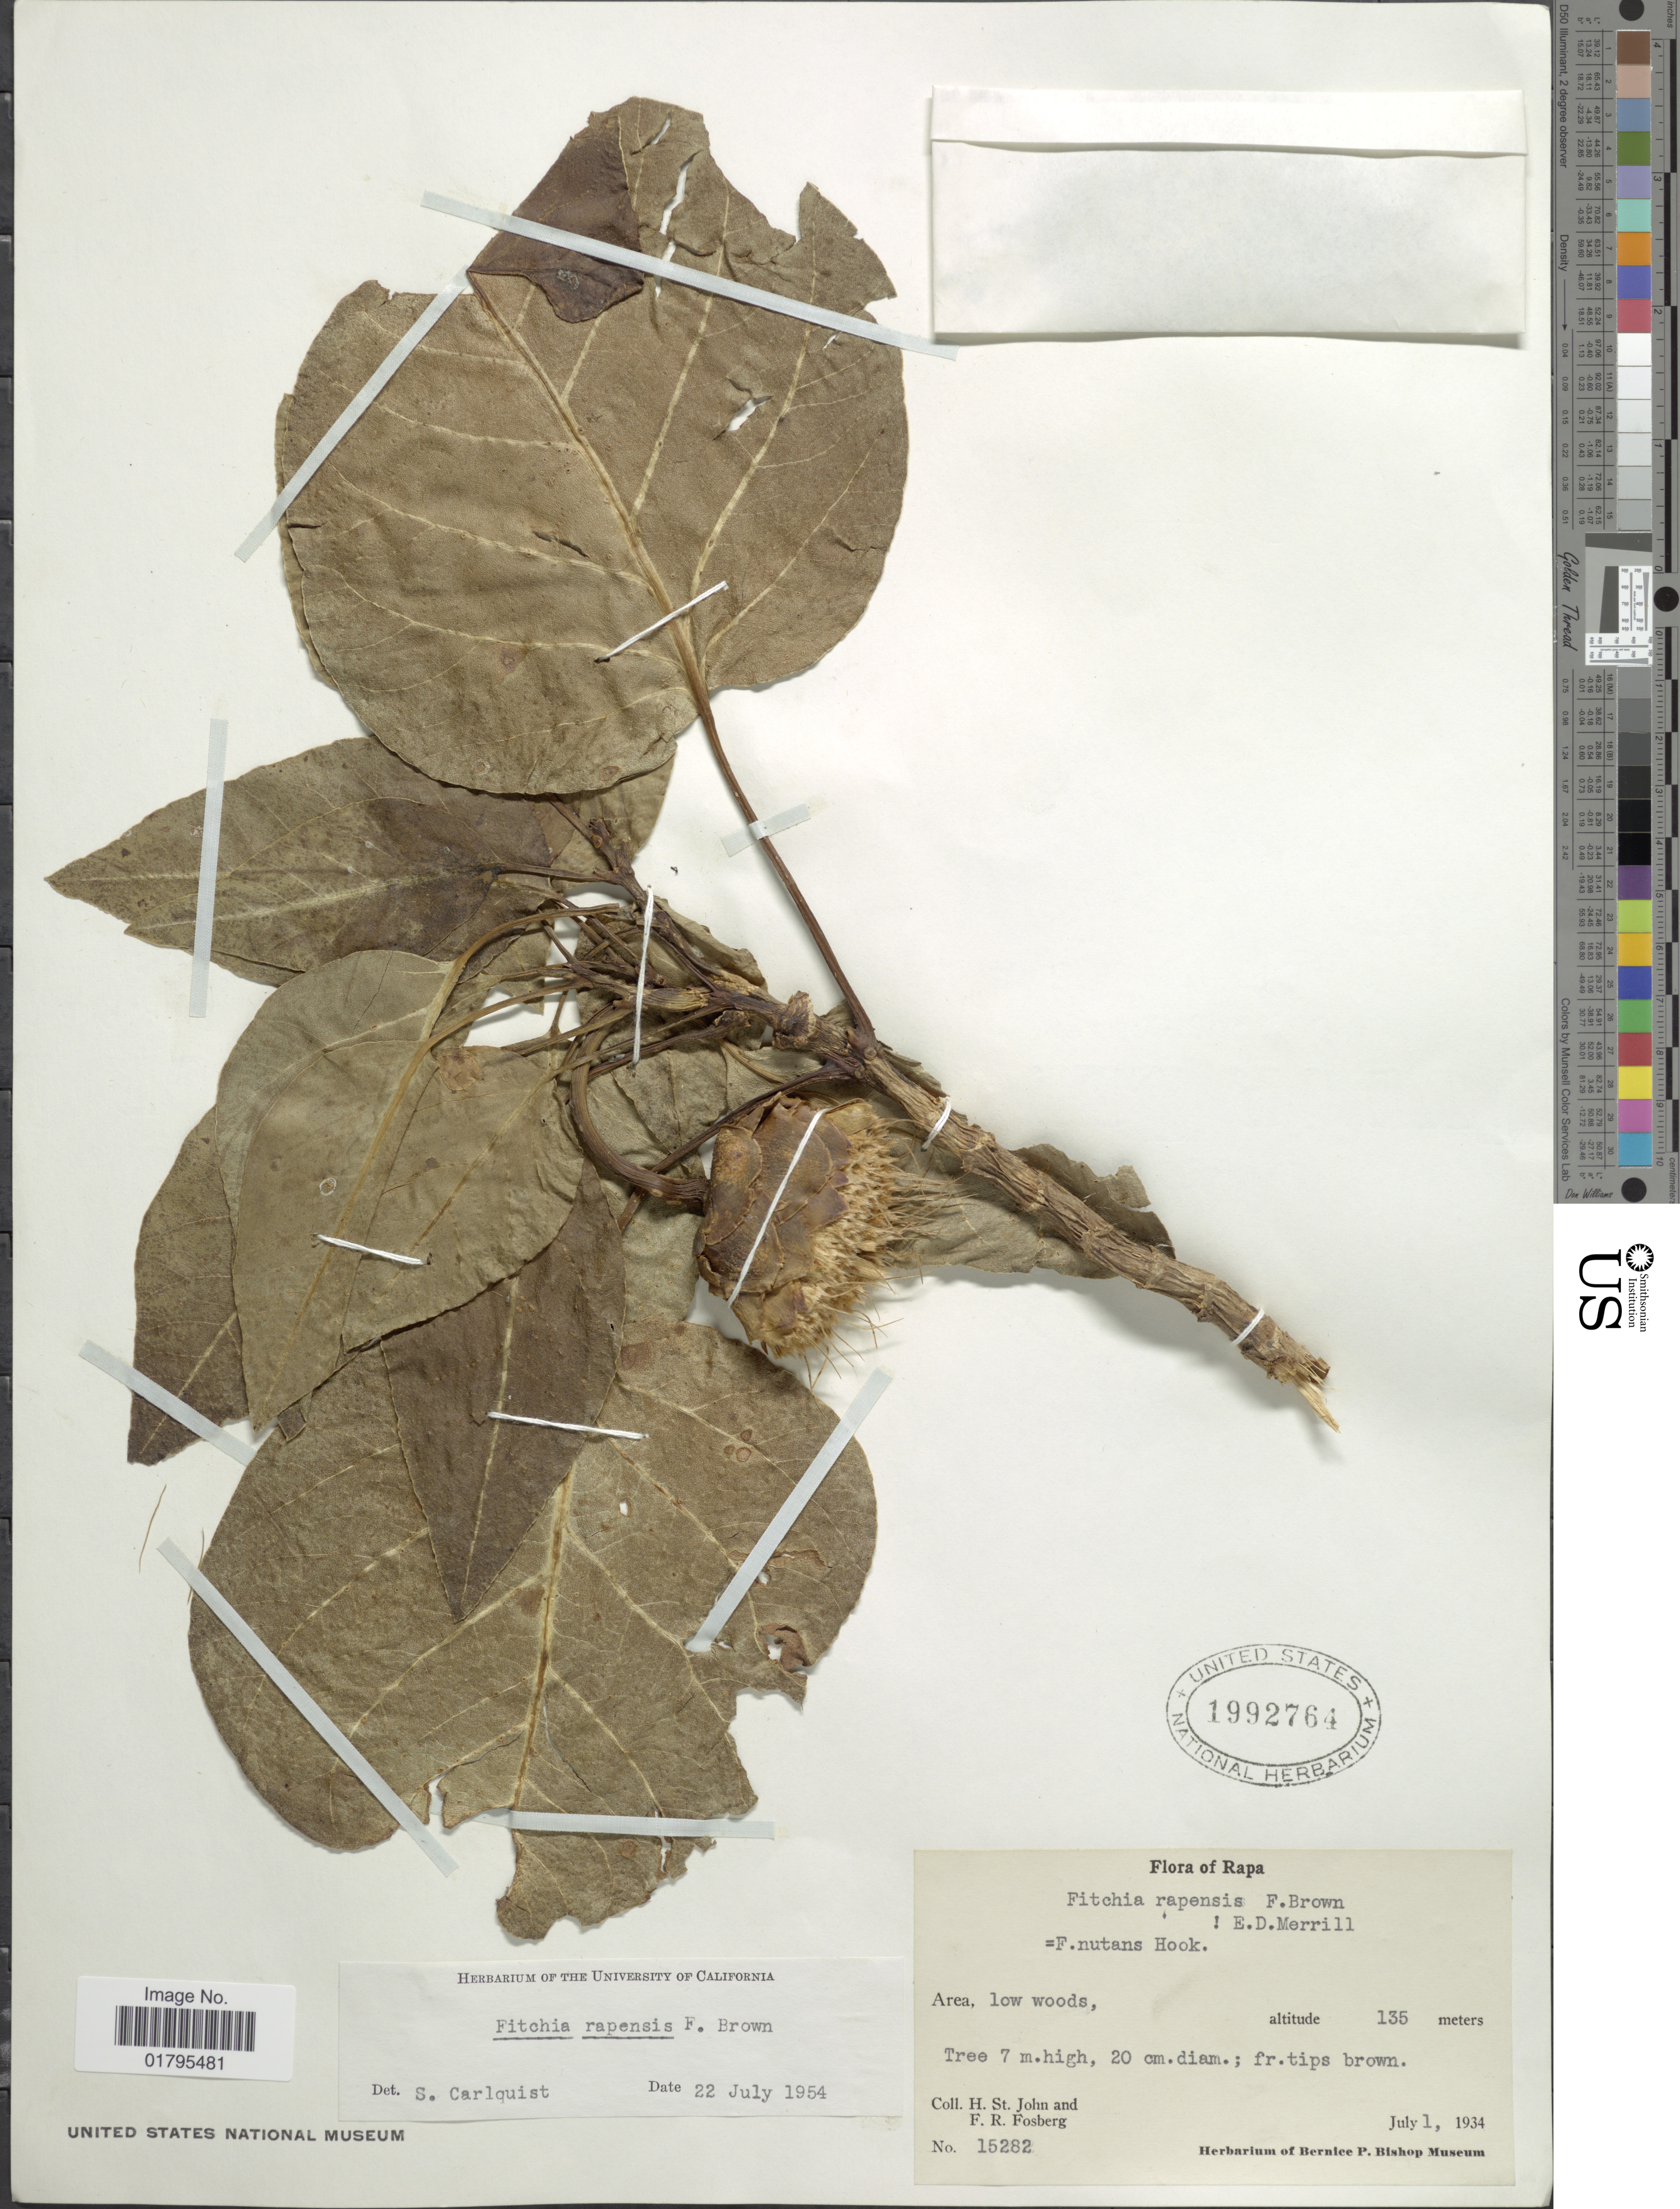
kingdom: Plantae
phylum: Tracheophyta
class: Magnoliopsida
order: Asterales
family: Asteraceae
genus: Fitchia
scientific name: Fitchia rapensis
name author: F. Br.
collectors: H. St. John & F. R. Fosberg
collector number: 15282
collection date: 1934-07-01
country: French Polynesia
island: Rapa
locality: Rapa area, low woods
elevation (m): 135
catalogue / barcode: US 1992764